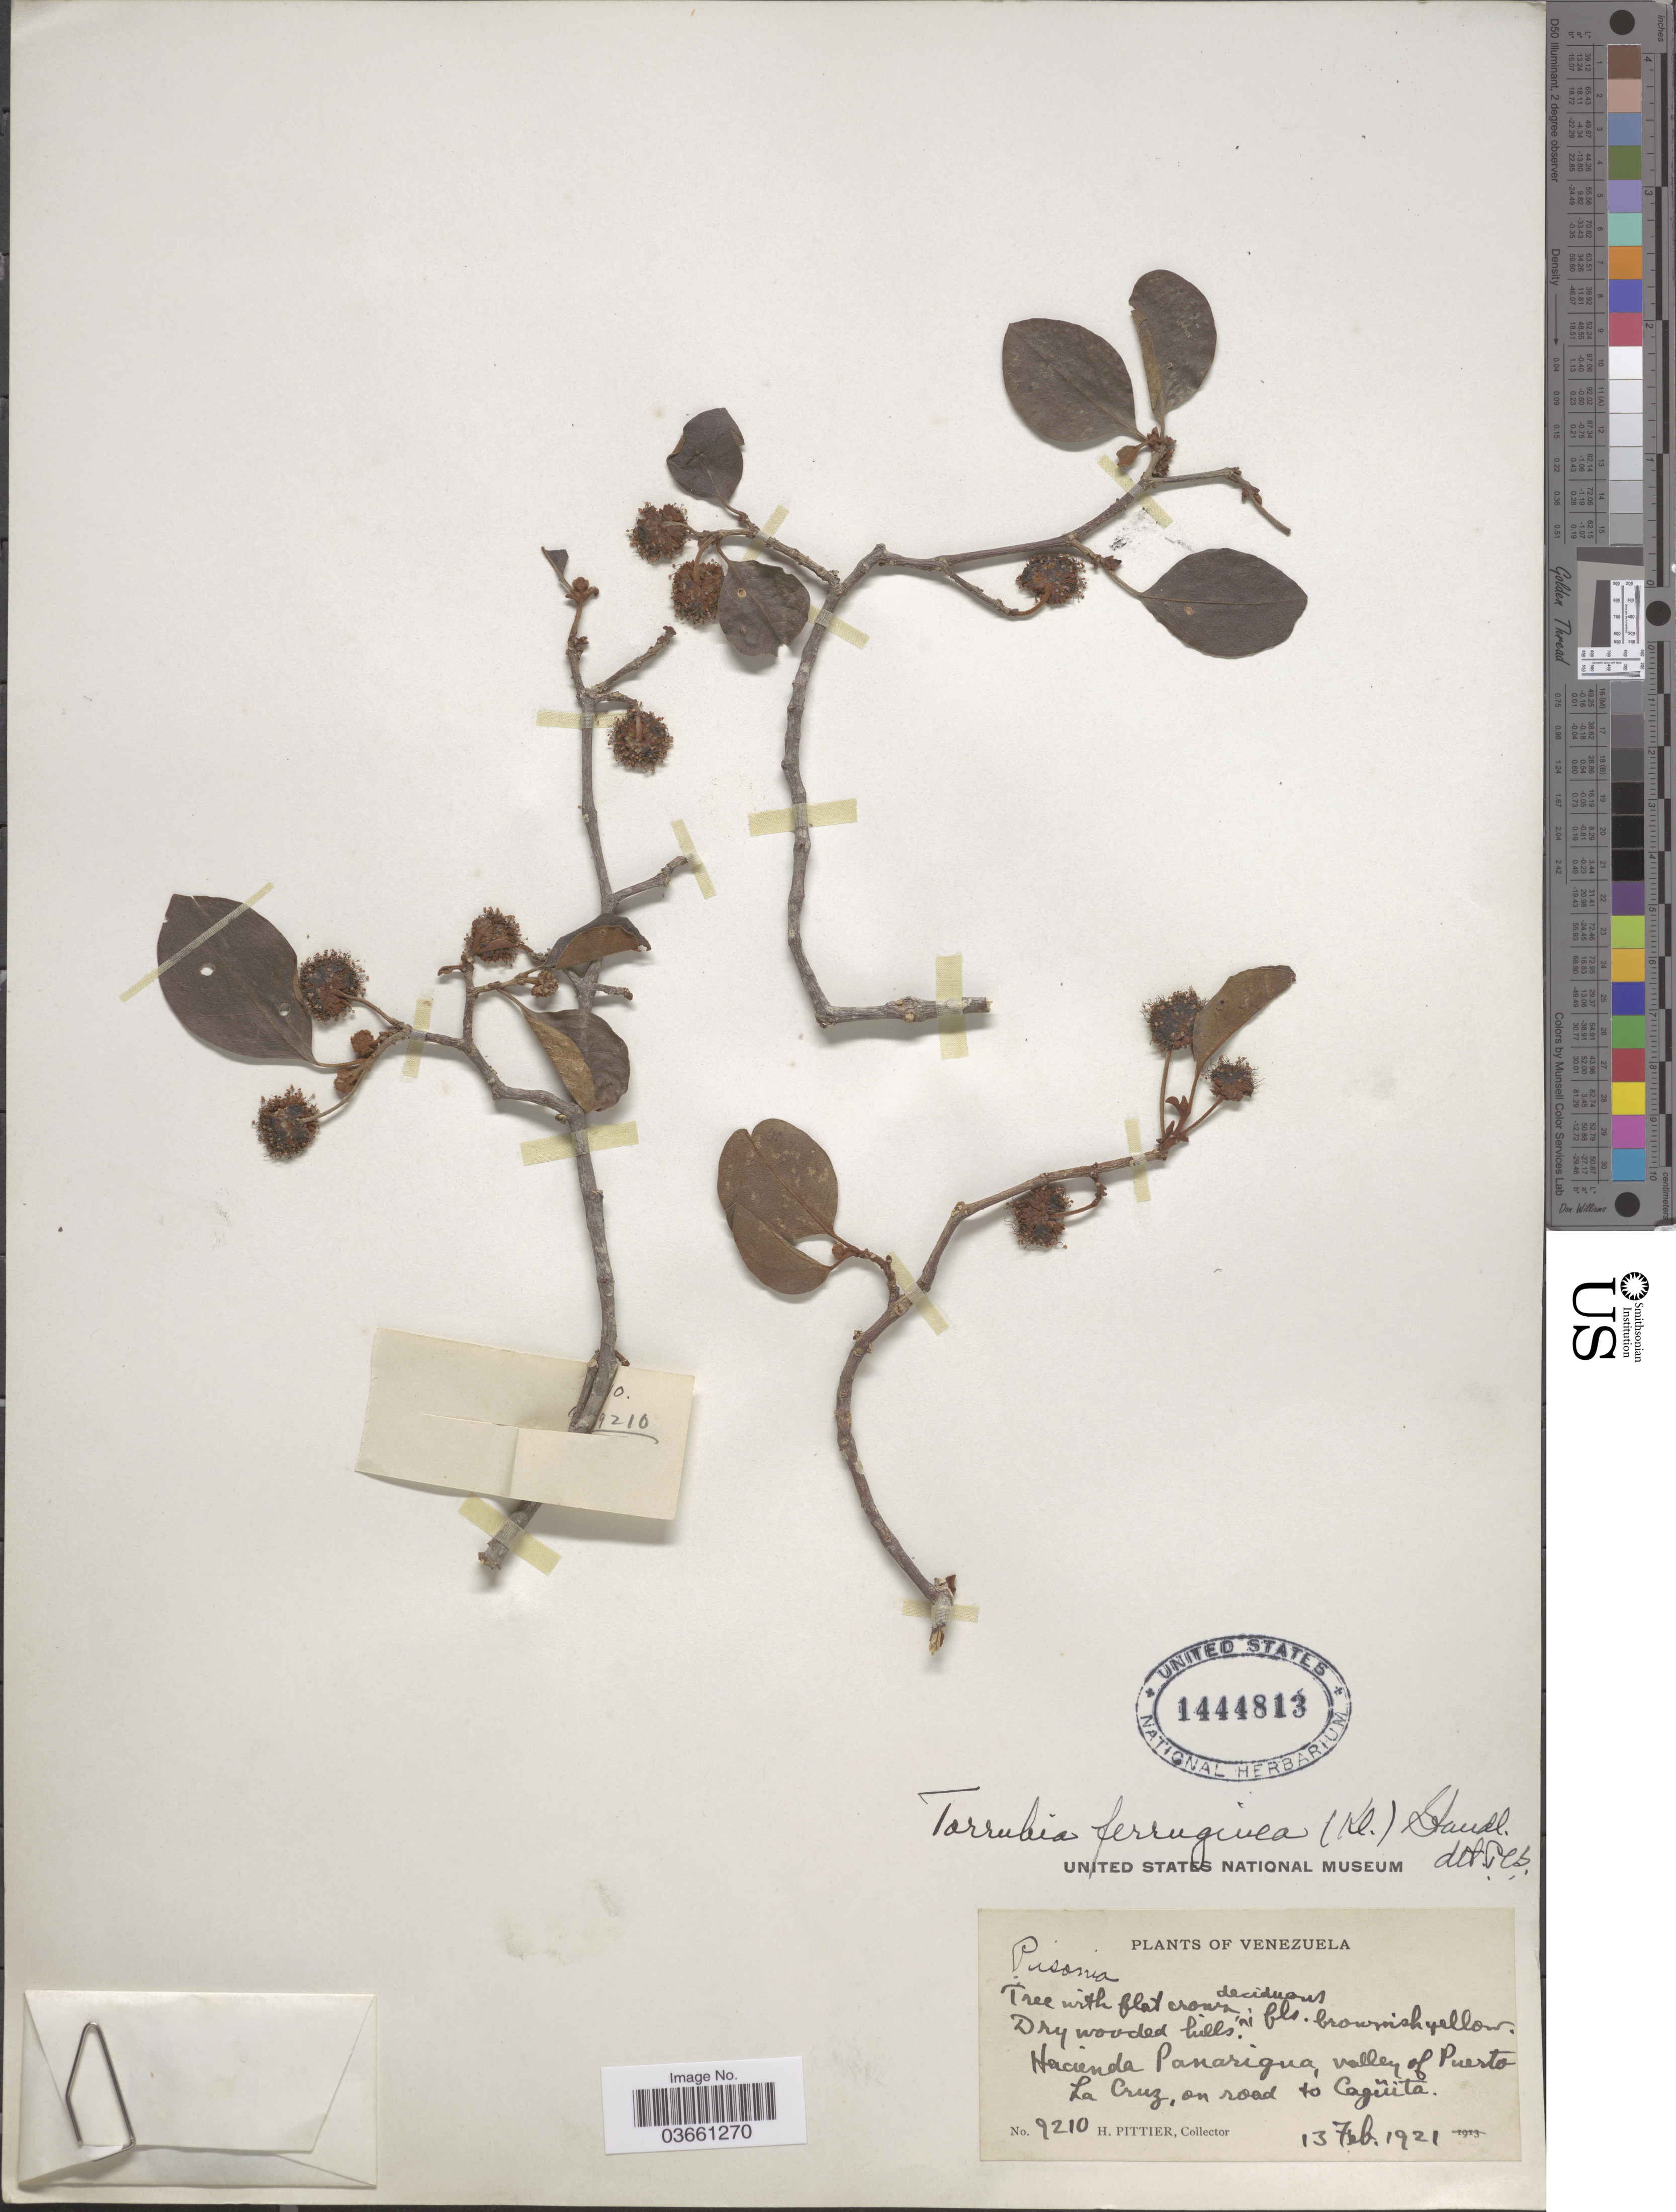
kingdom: Plantae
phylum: Tracheophyta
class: Magnoliopsida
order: Caryophyllales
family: Nyctaginaceae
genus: Guapira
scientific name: Guapira ferruginea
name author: (Klotzsch ex Choisy) Lundell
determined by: Strong, Mark T., (BOT), Smithsonian Institution - National Museum of Natural History (UNITED STATES)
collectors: H. F. Pittier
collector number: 9210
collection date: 1921-02-13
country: Venezuela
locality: Hacienda Panarigua, valley of Puerto La Cruz, on road to Caguita.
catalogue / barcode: US 1444813